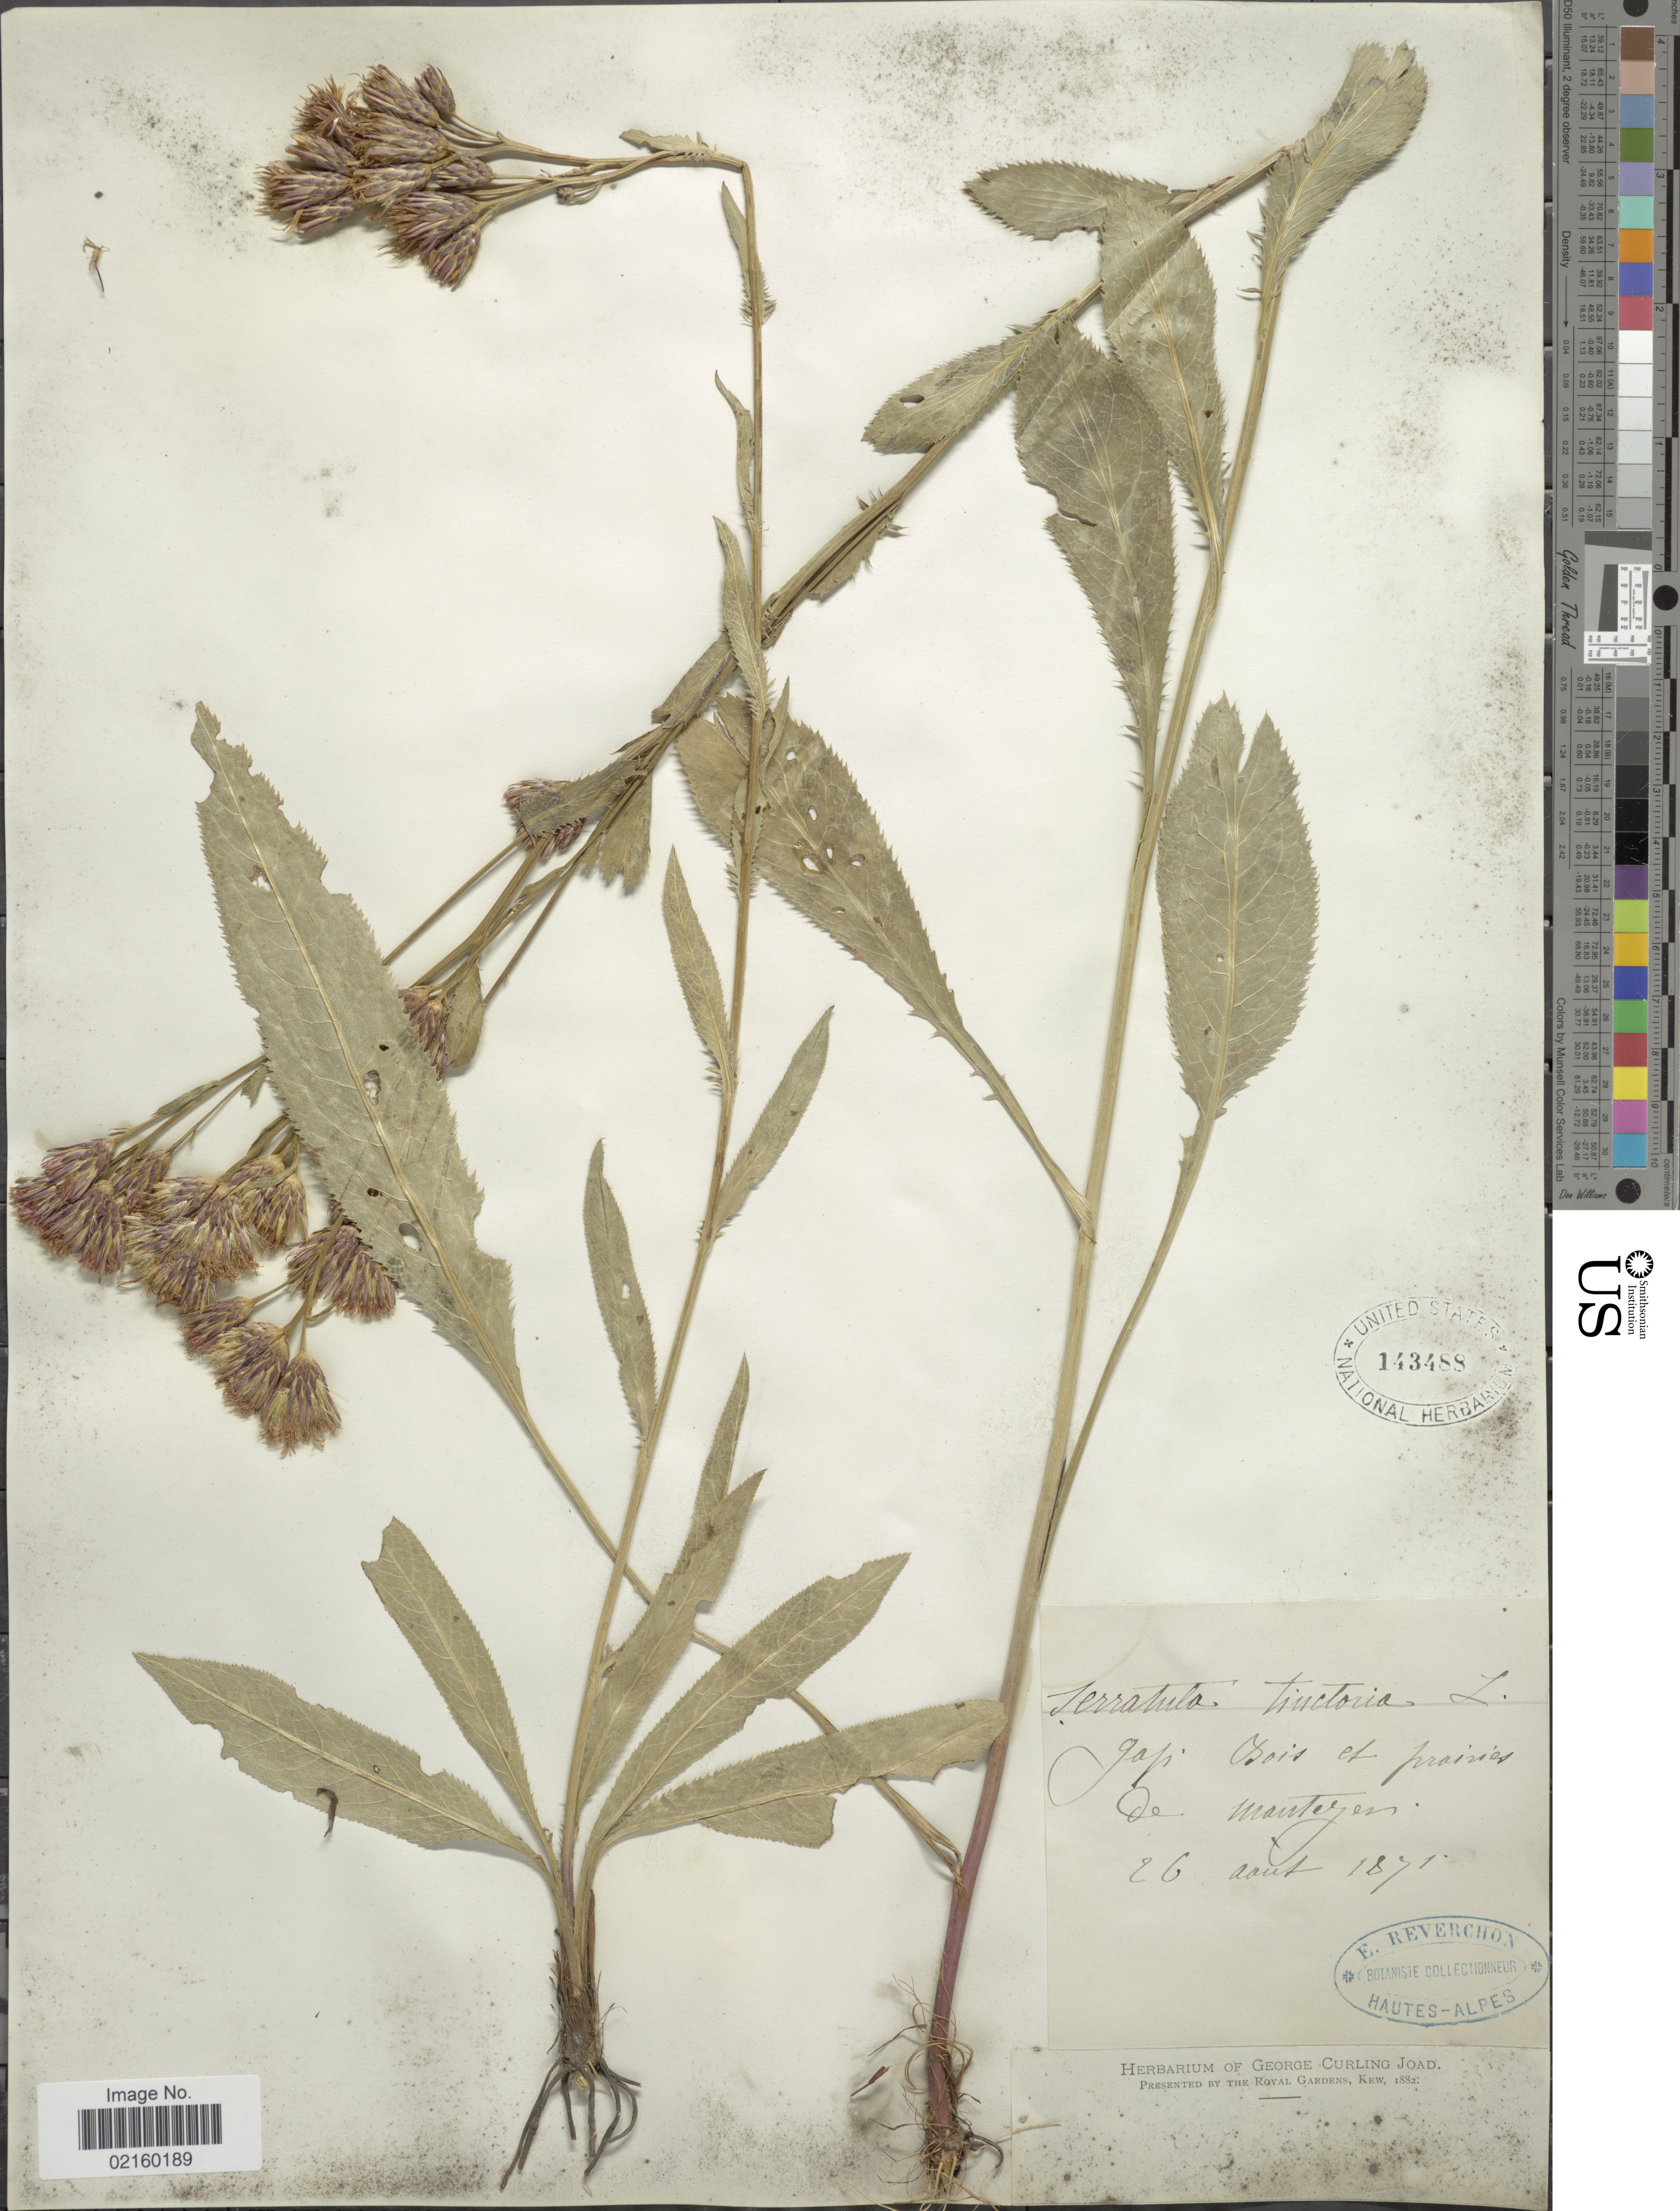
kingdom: Plantae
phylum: Tracheophyta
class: Magnoliopsida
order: Asterales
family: Asteraceae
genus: Serratula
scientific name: Serratula tinctoria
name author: L.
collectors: ex herb. George Curling Joad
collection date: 1871-08-26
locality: Bois et prairies de Monteyen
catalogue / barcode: US 143488